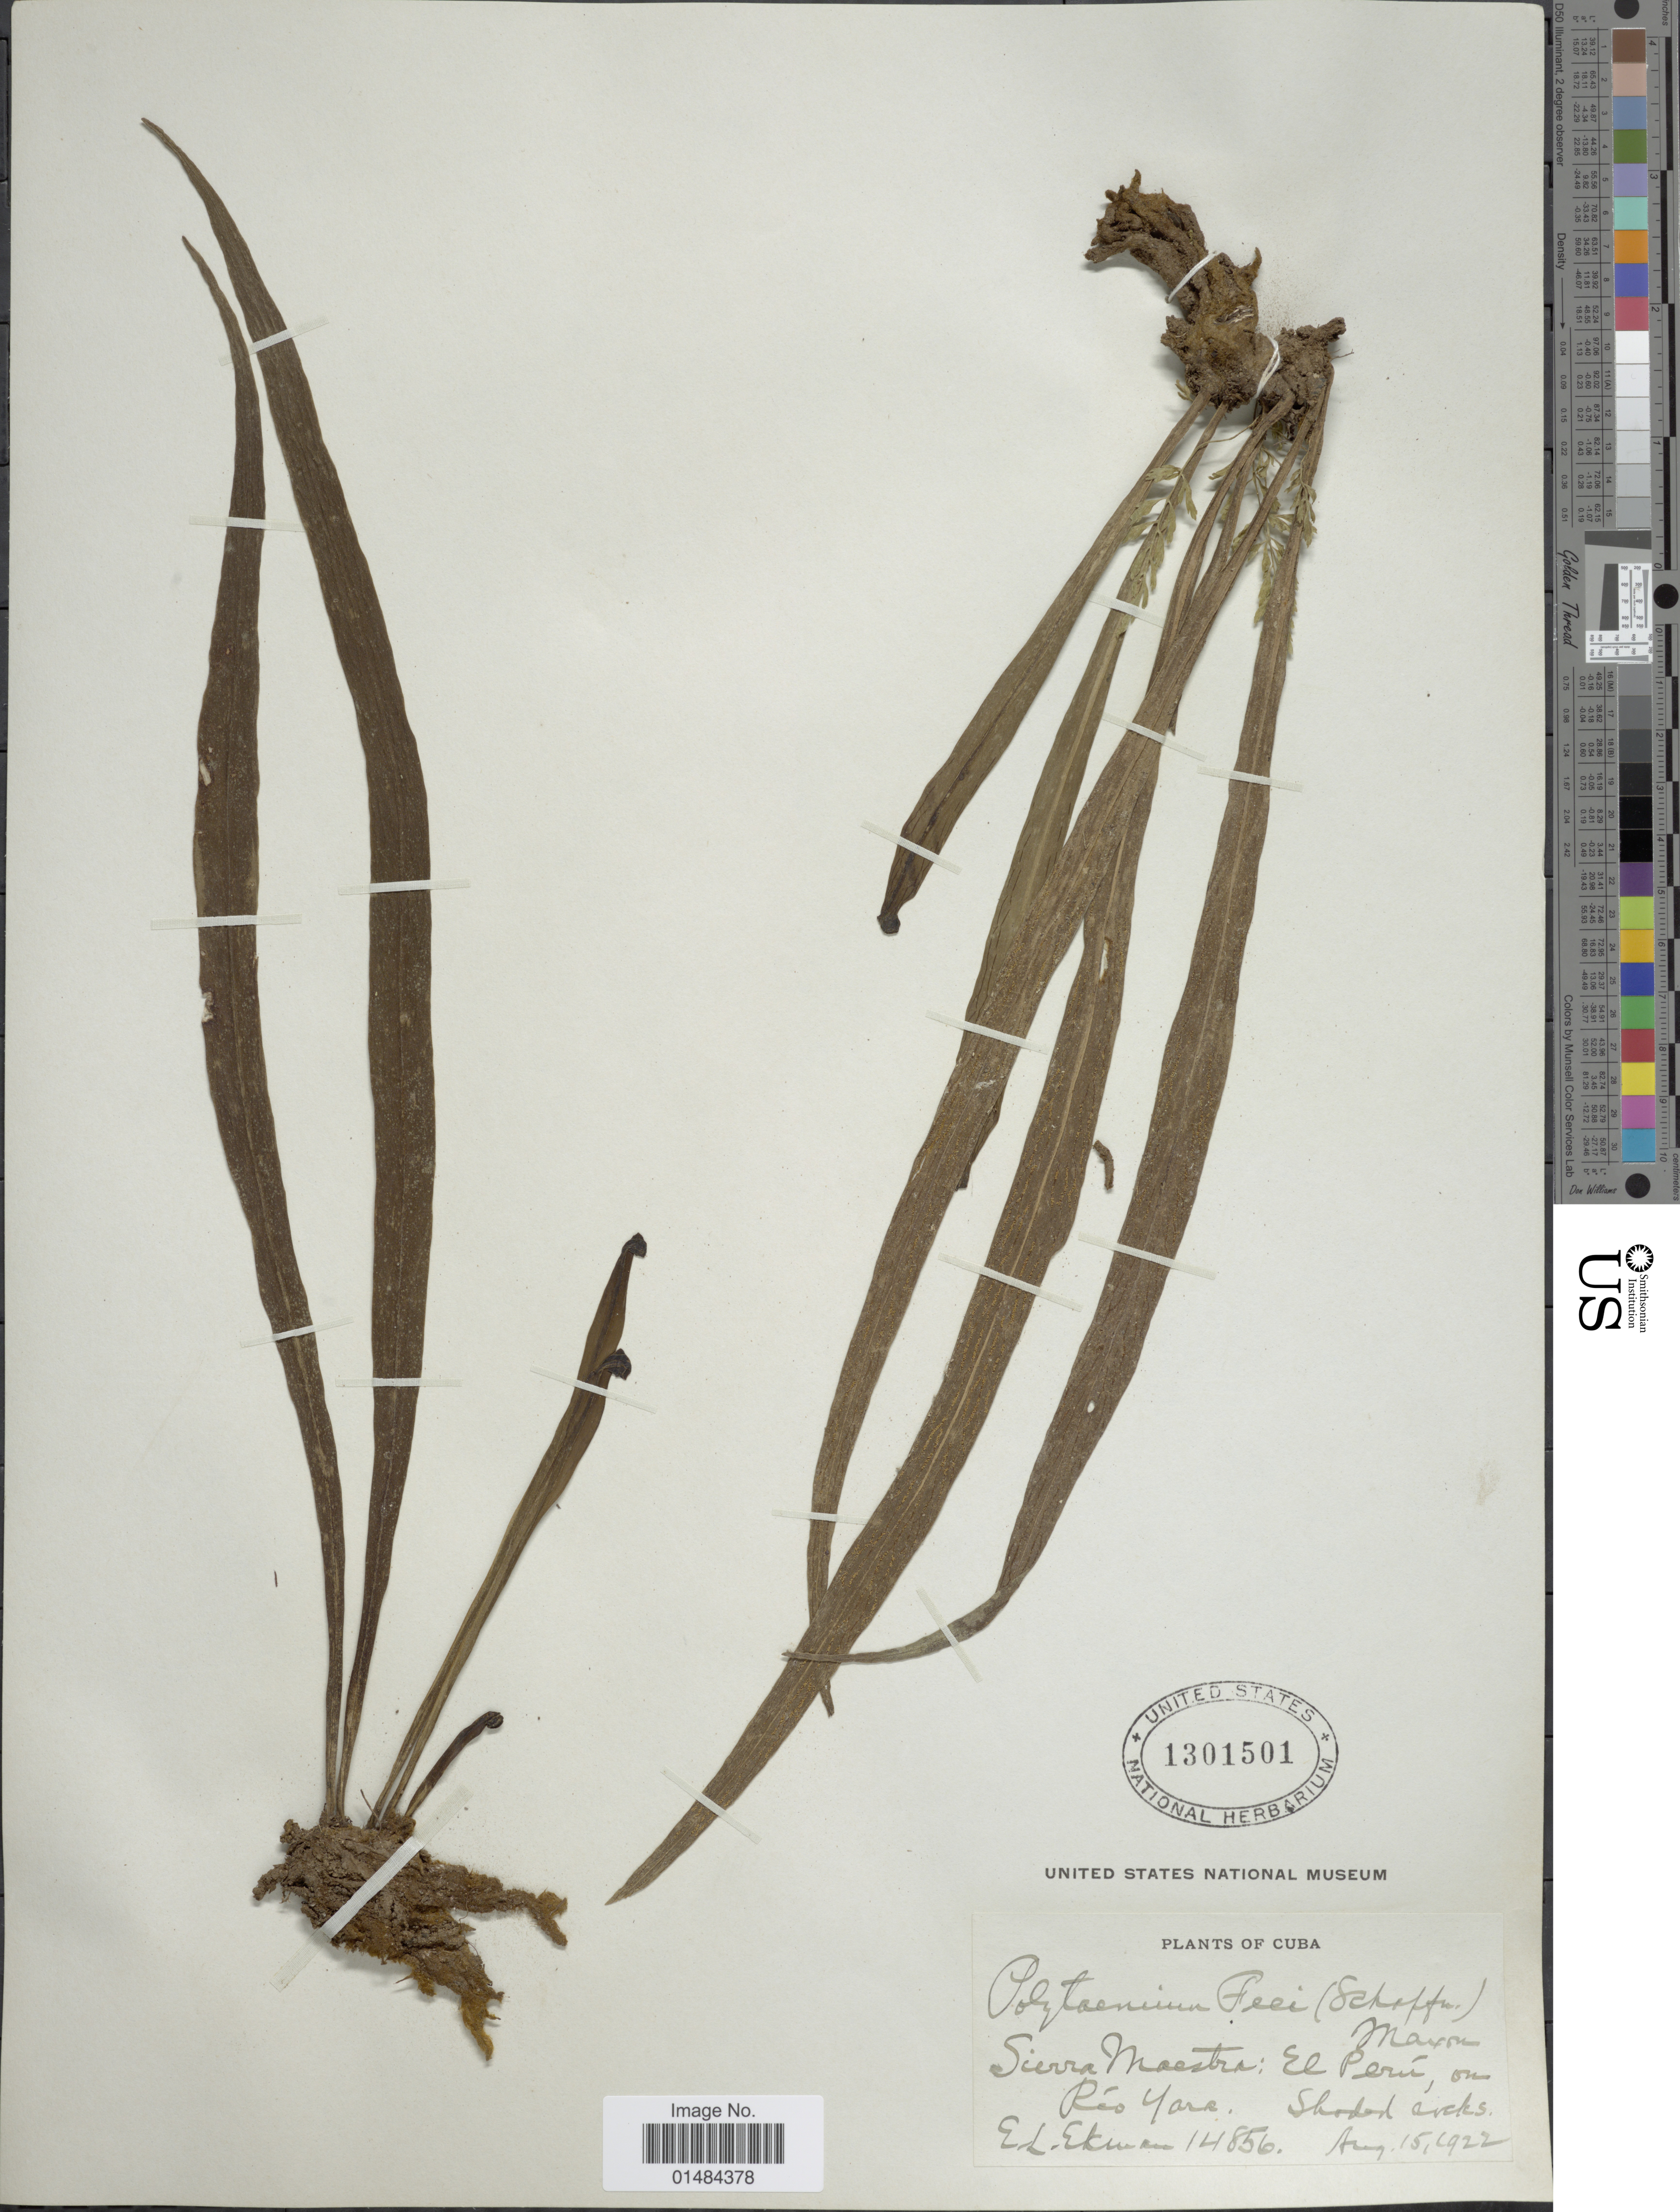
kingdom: Plantae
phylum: Tracheophyta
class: Polypodiopsida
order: Polypodiales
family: Pteridaceae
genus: Polytaenium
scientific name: Polytaenium lanceolatum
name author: (L.) Desv.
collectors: E. L. Ekman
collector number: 14856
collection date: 1922-08-15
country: Cuba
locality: Cuba, Sierra Maestra: El Perú, on Río Yare.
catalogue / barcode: US 1301501